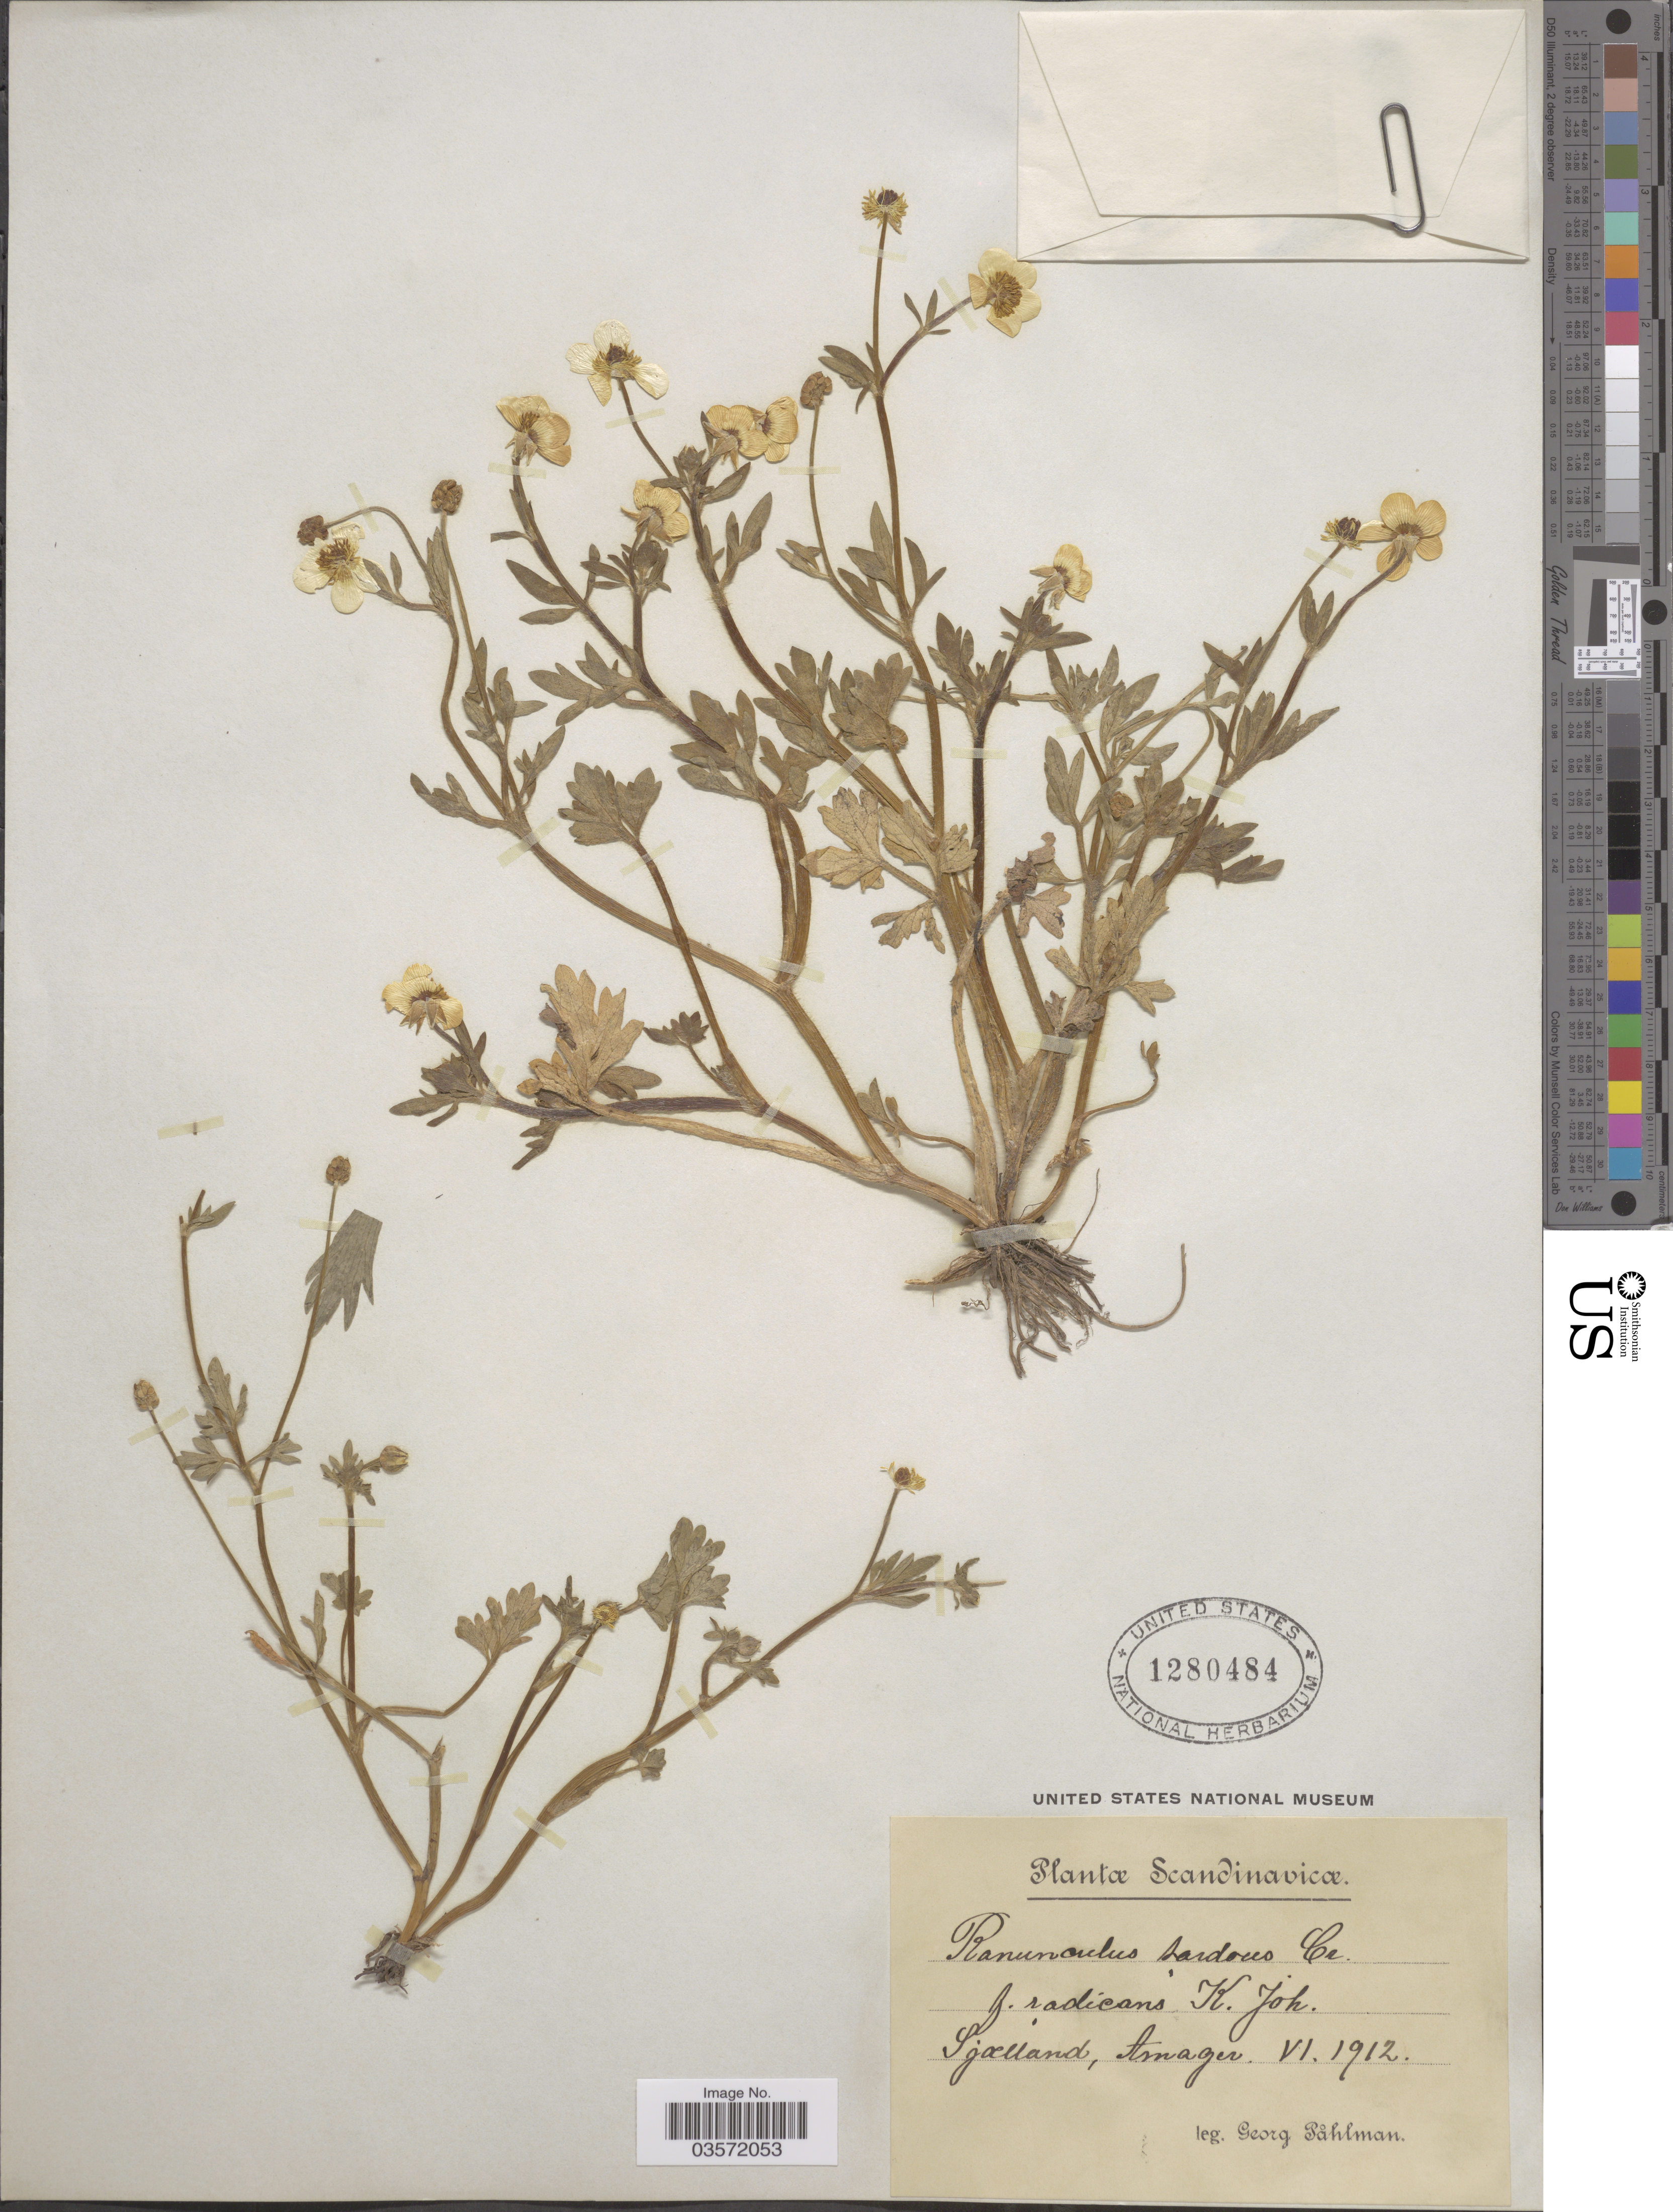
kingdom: Plantae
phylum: Tracheophyta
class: Magnoliopsida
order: Ranunculales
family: Ranunculaceae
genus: Ranunculus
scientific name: Ranunculus sardous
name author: Crantz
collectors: G. Påhlman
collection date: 1912-06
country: Denmark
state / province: Sjæland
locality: Scandinavica. Sjœlland, Amager.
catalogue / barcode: US 1280484